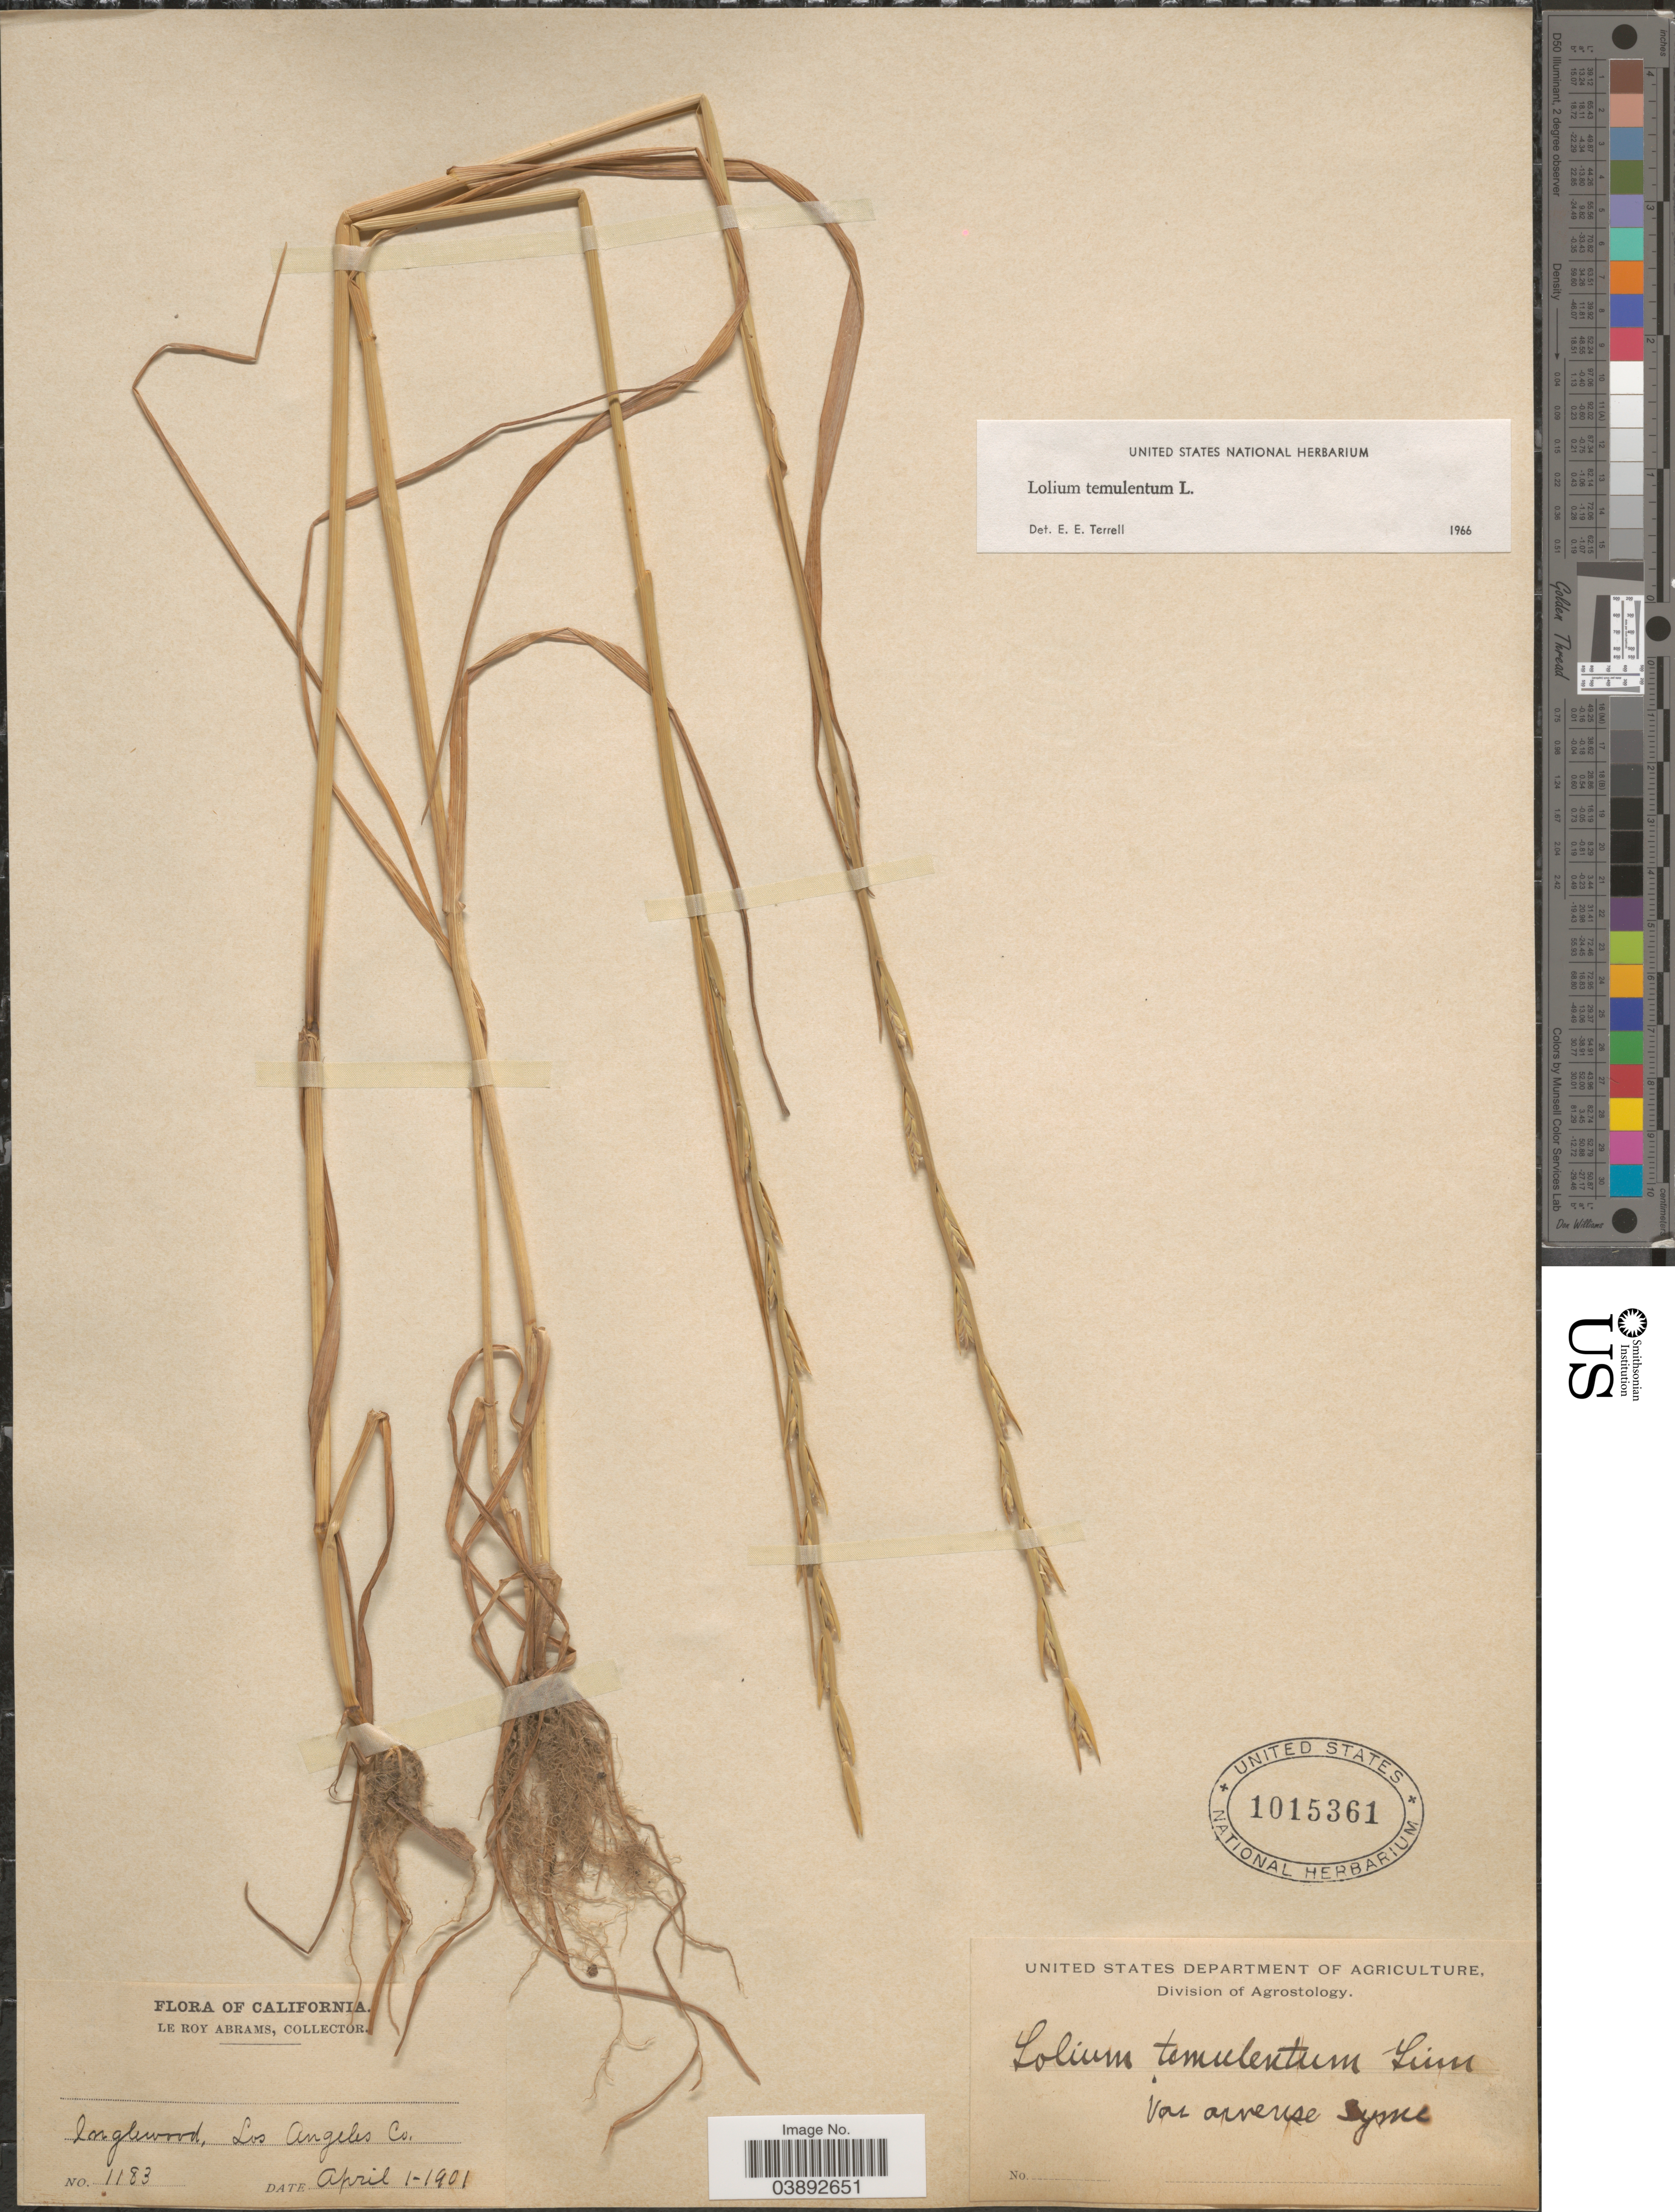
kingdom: Plantae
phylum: Tracheophyta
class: Liliopsida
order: Poales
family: Poaceae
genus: Lolium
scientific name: Lolium temulentum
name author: L.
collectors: L. Abrams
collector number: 1183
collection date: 1901-04-01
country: United States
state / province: California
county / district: Los Angeles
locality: Inglewood, Los Angeles Co.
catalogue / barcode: US 1015361